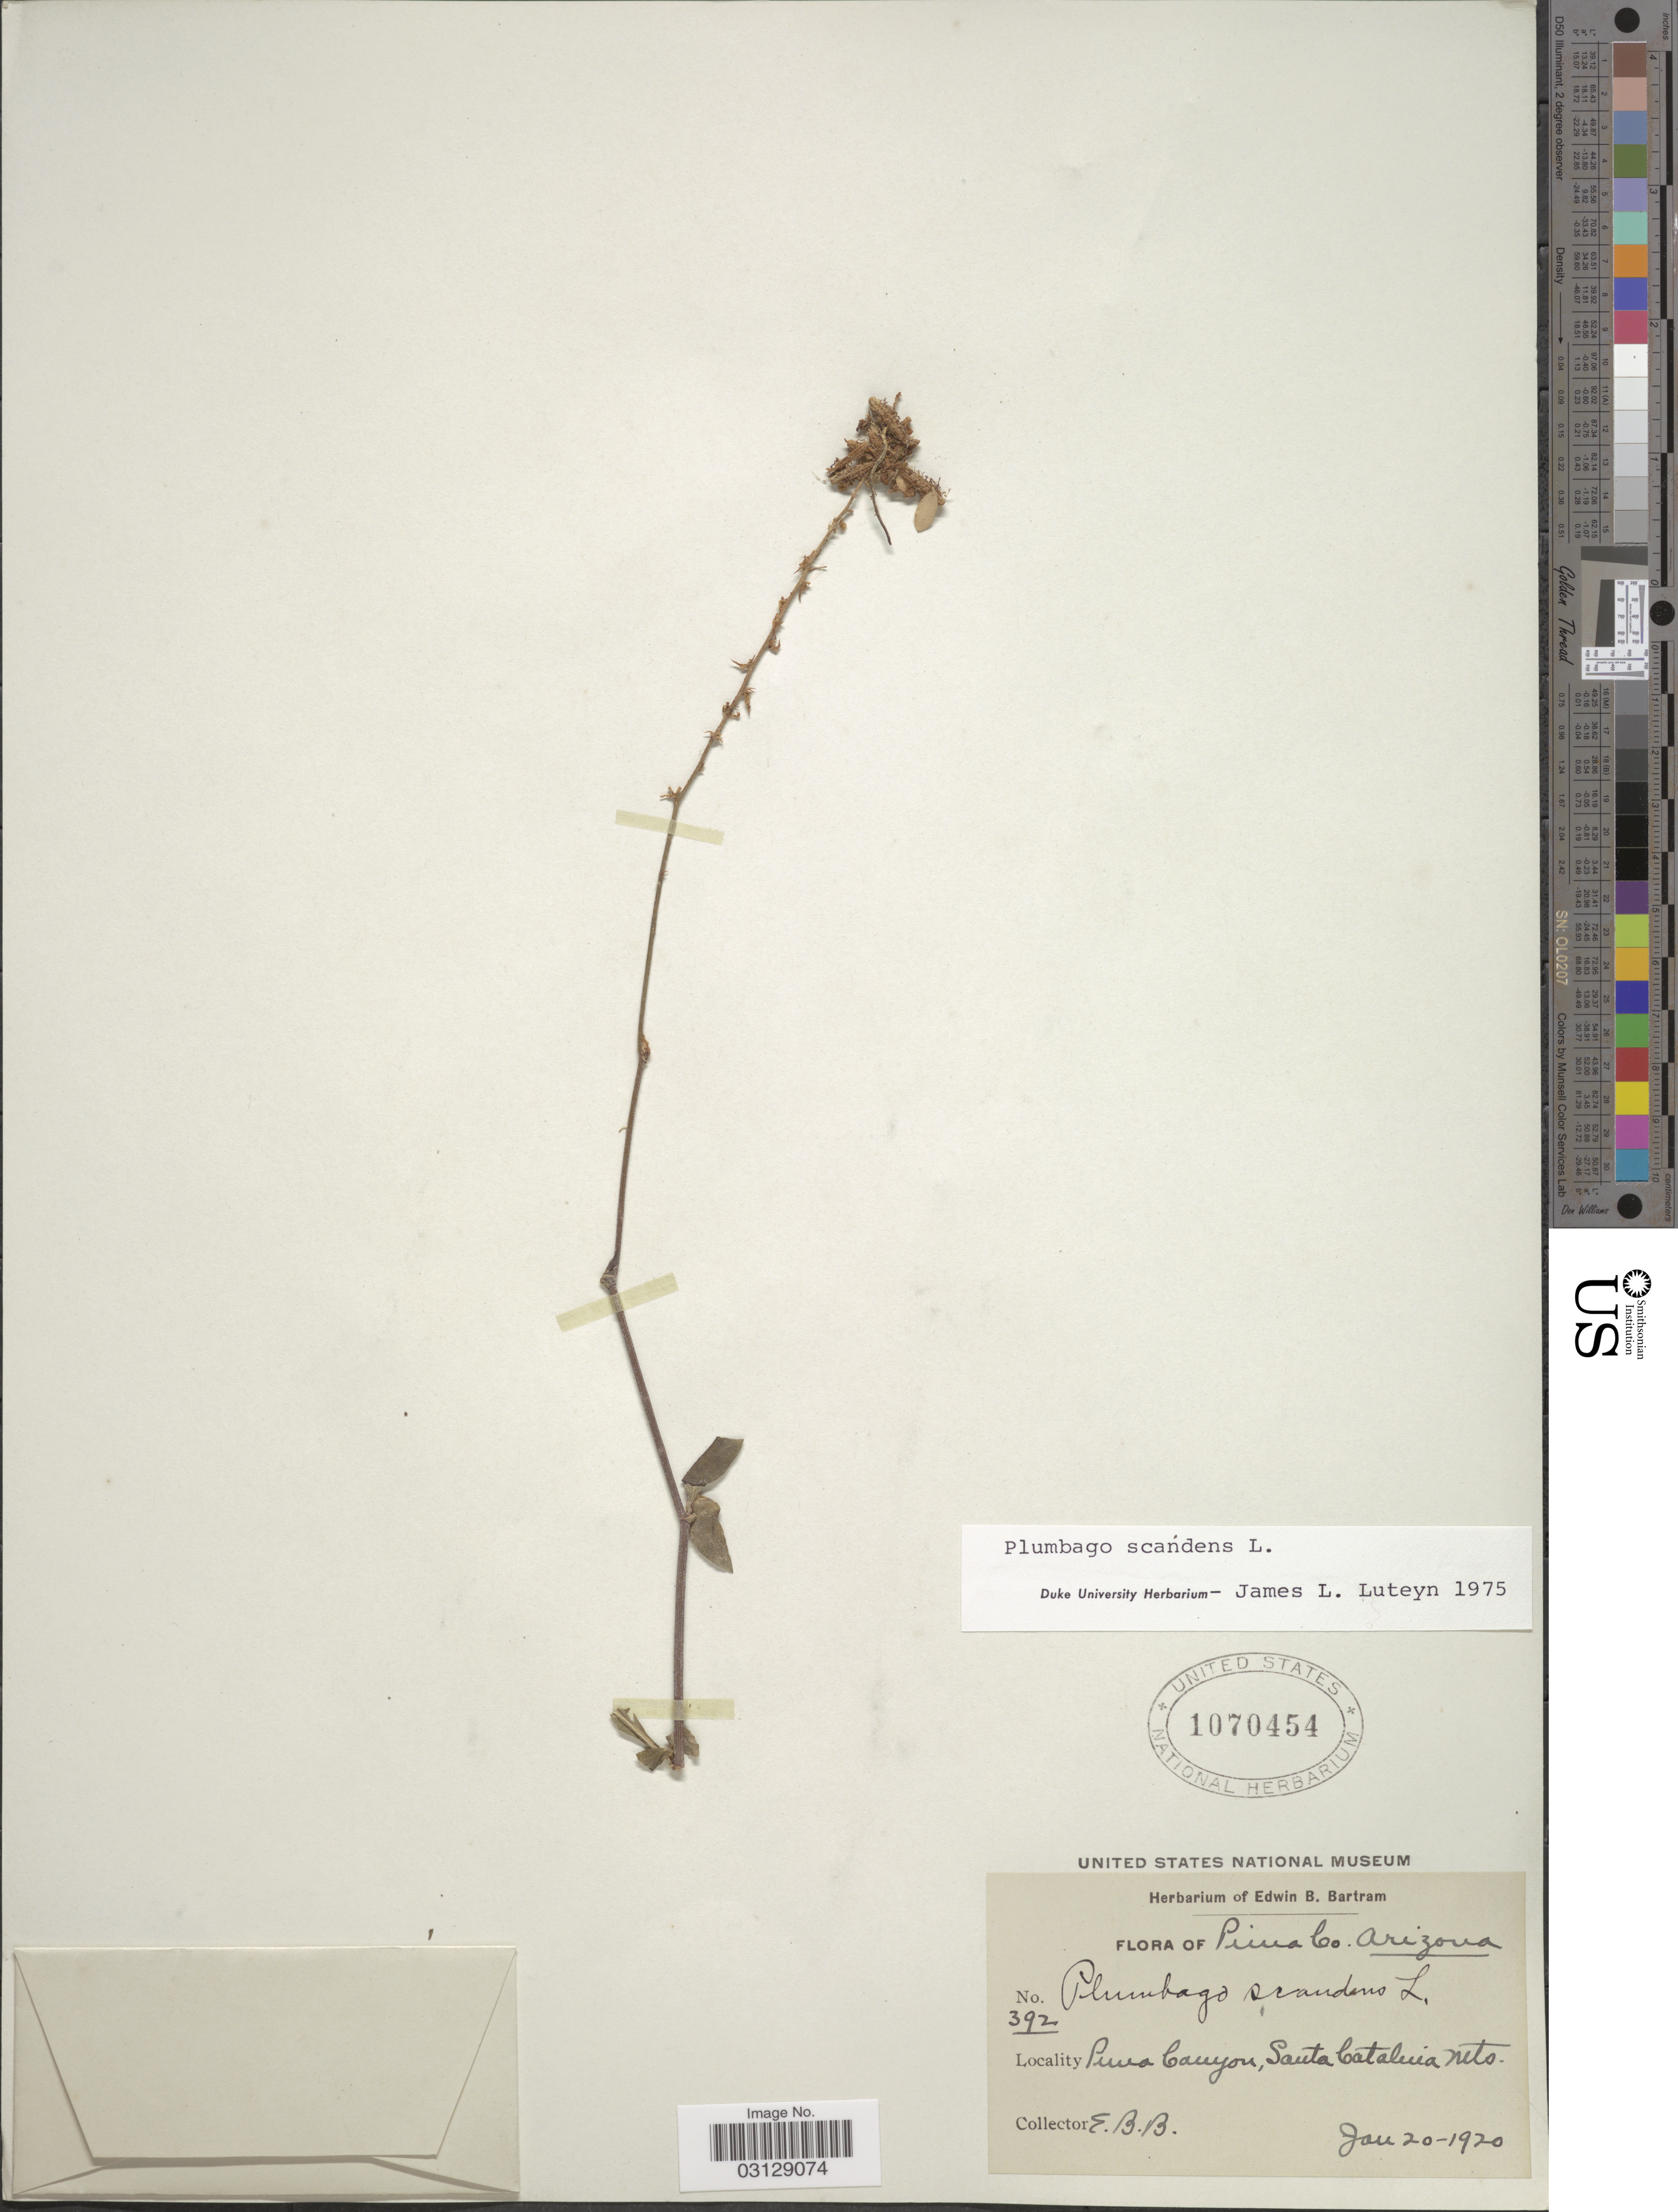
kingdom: Plantae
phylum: Tracheophyta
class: Magnoliopsida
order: Caryophyllales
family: Plumbaginaceae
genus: Plumbago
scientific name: Plumbago scandens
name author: L.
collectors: E. B. Bartram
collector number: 392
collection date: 1920-01-20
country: United States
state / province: Arizona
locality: Pima Co. Pima Canyon, Santa Catalina Mts.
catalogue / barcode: US 1070454